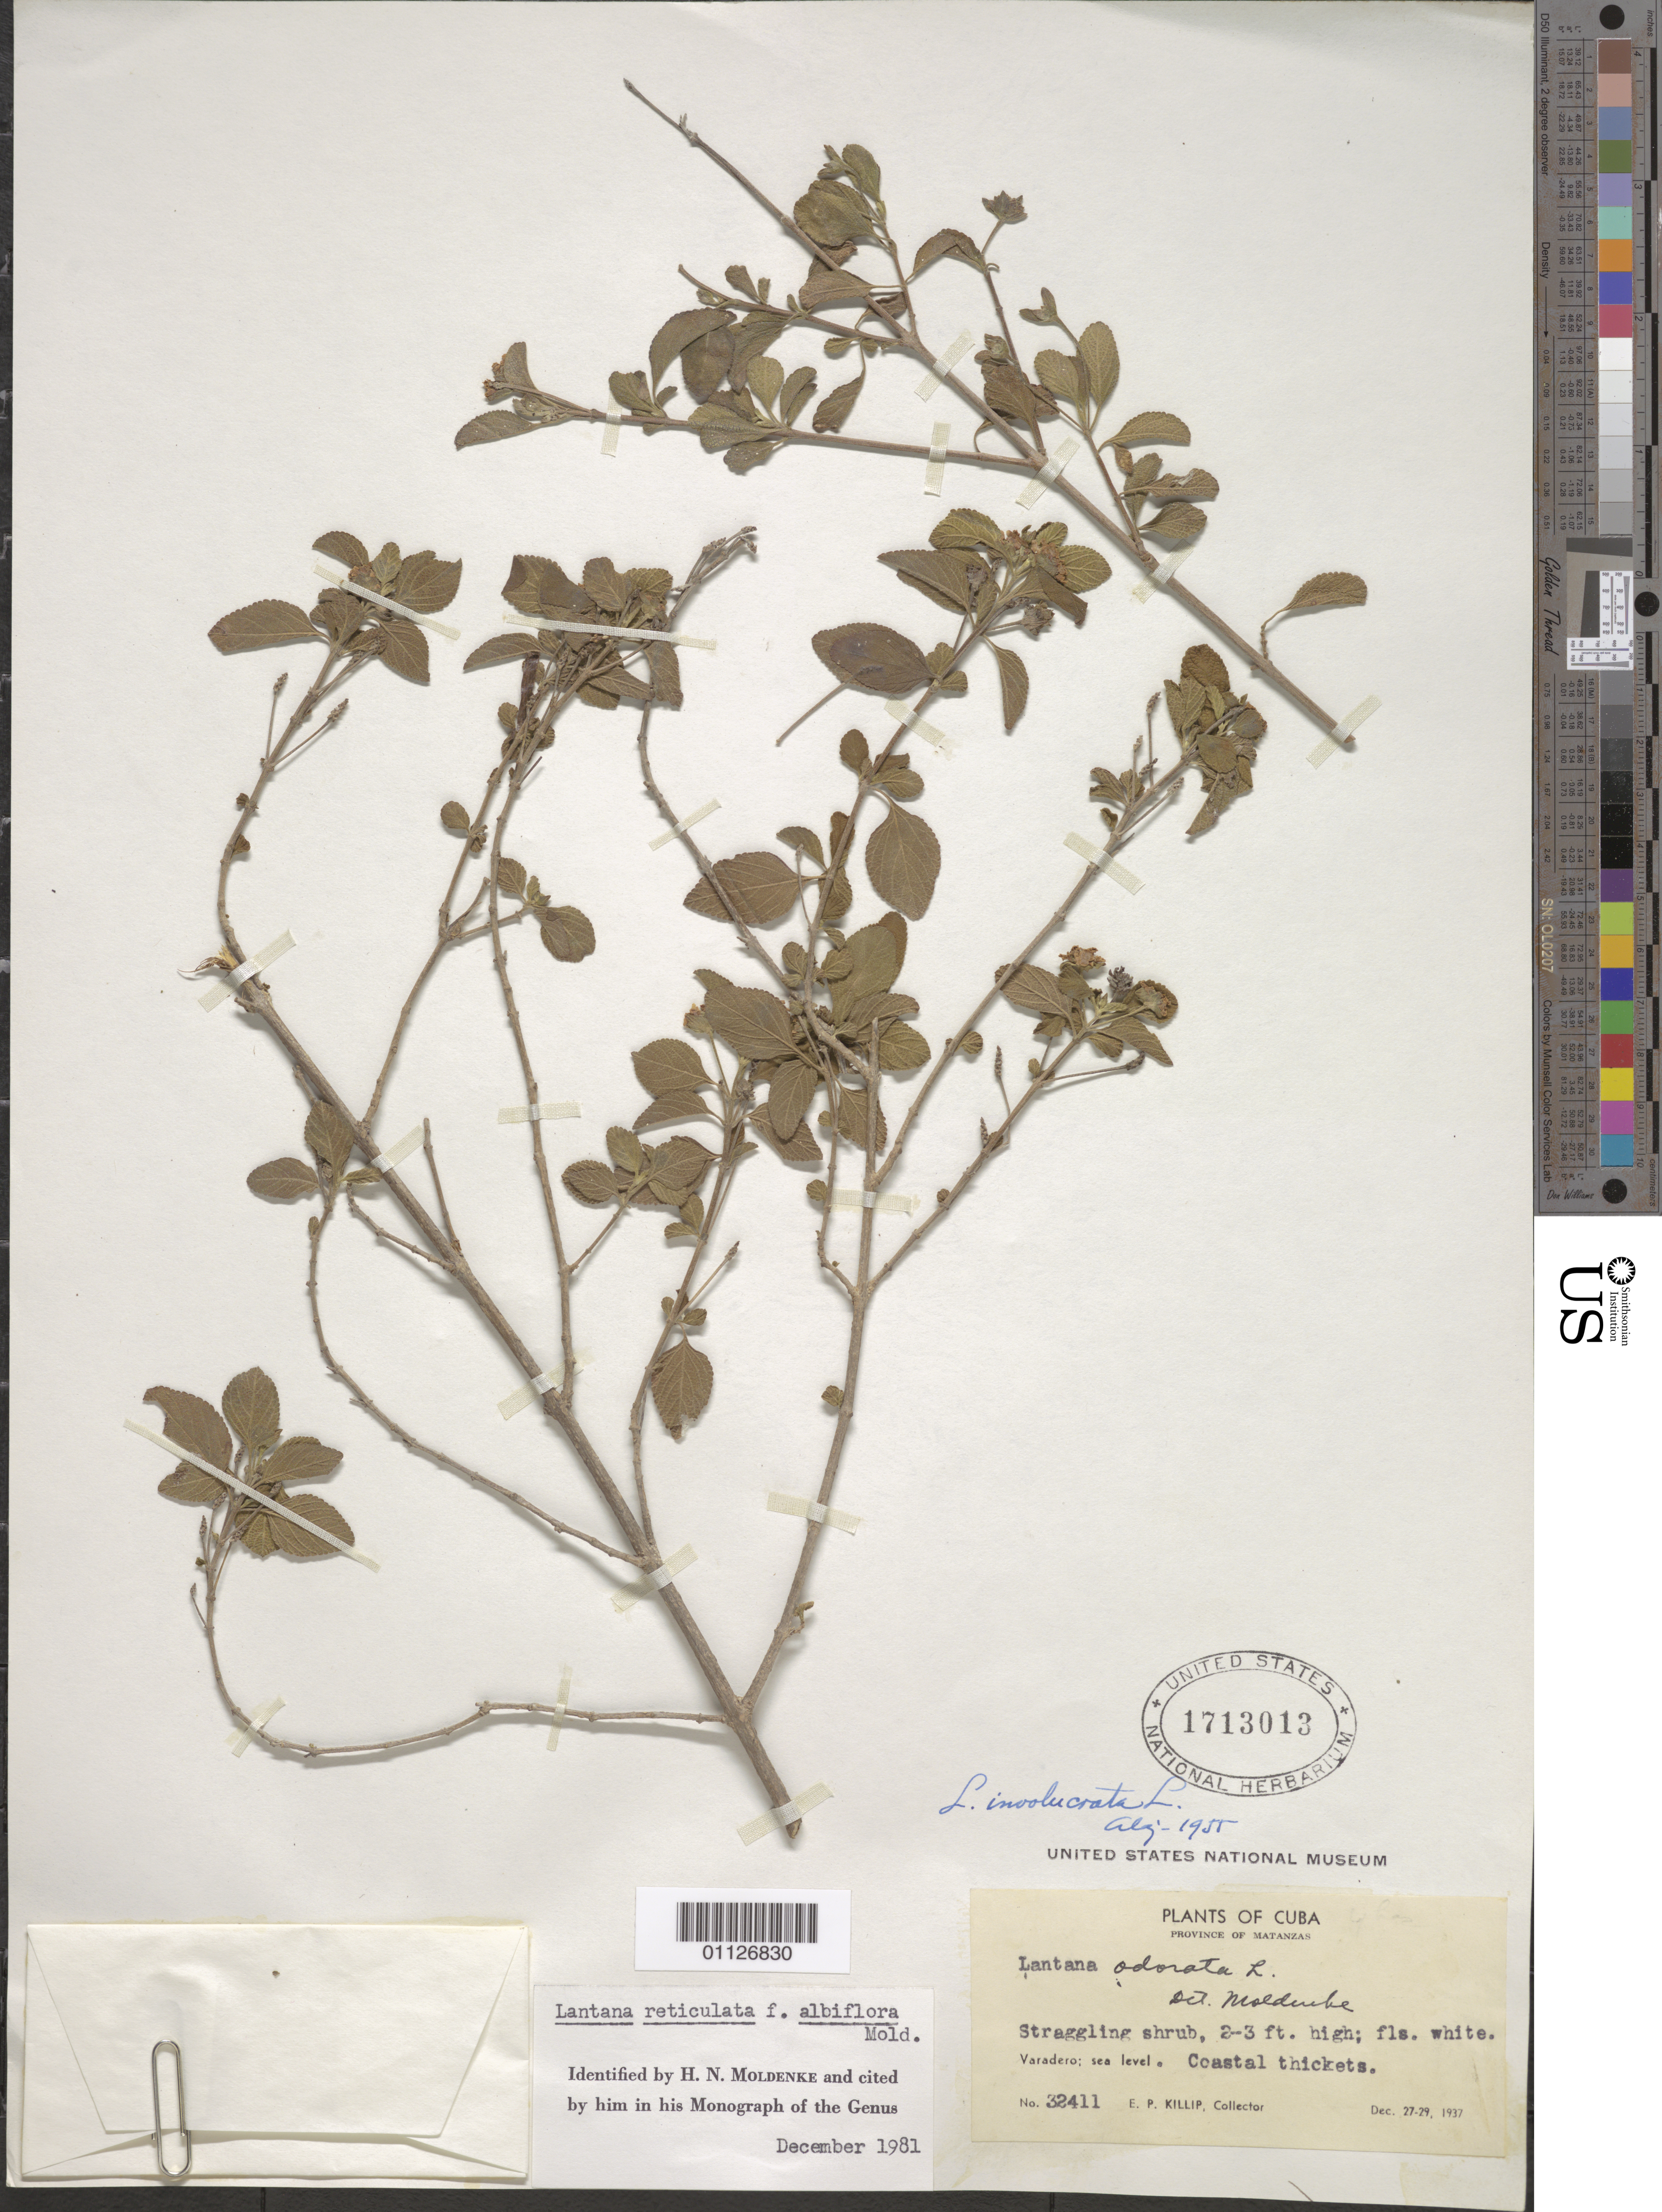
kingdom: Plantae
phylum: Tracheophyta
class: Magnoliopsida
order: Lamiales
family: Verbenaceae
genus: Lantana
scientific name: Lantana reticulata f. albiflora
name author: Moldenke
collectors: E. P. Killip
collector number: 32411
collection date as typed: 27 Dec 1937 to 29 Dec 1937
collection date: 1937-12-27/1937-12-29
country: Cuba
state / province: Matanzas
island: Cuba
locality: Varadero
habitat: coastal thickets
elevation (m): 0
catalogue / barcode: US 1713013